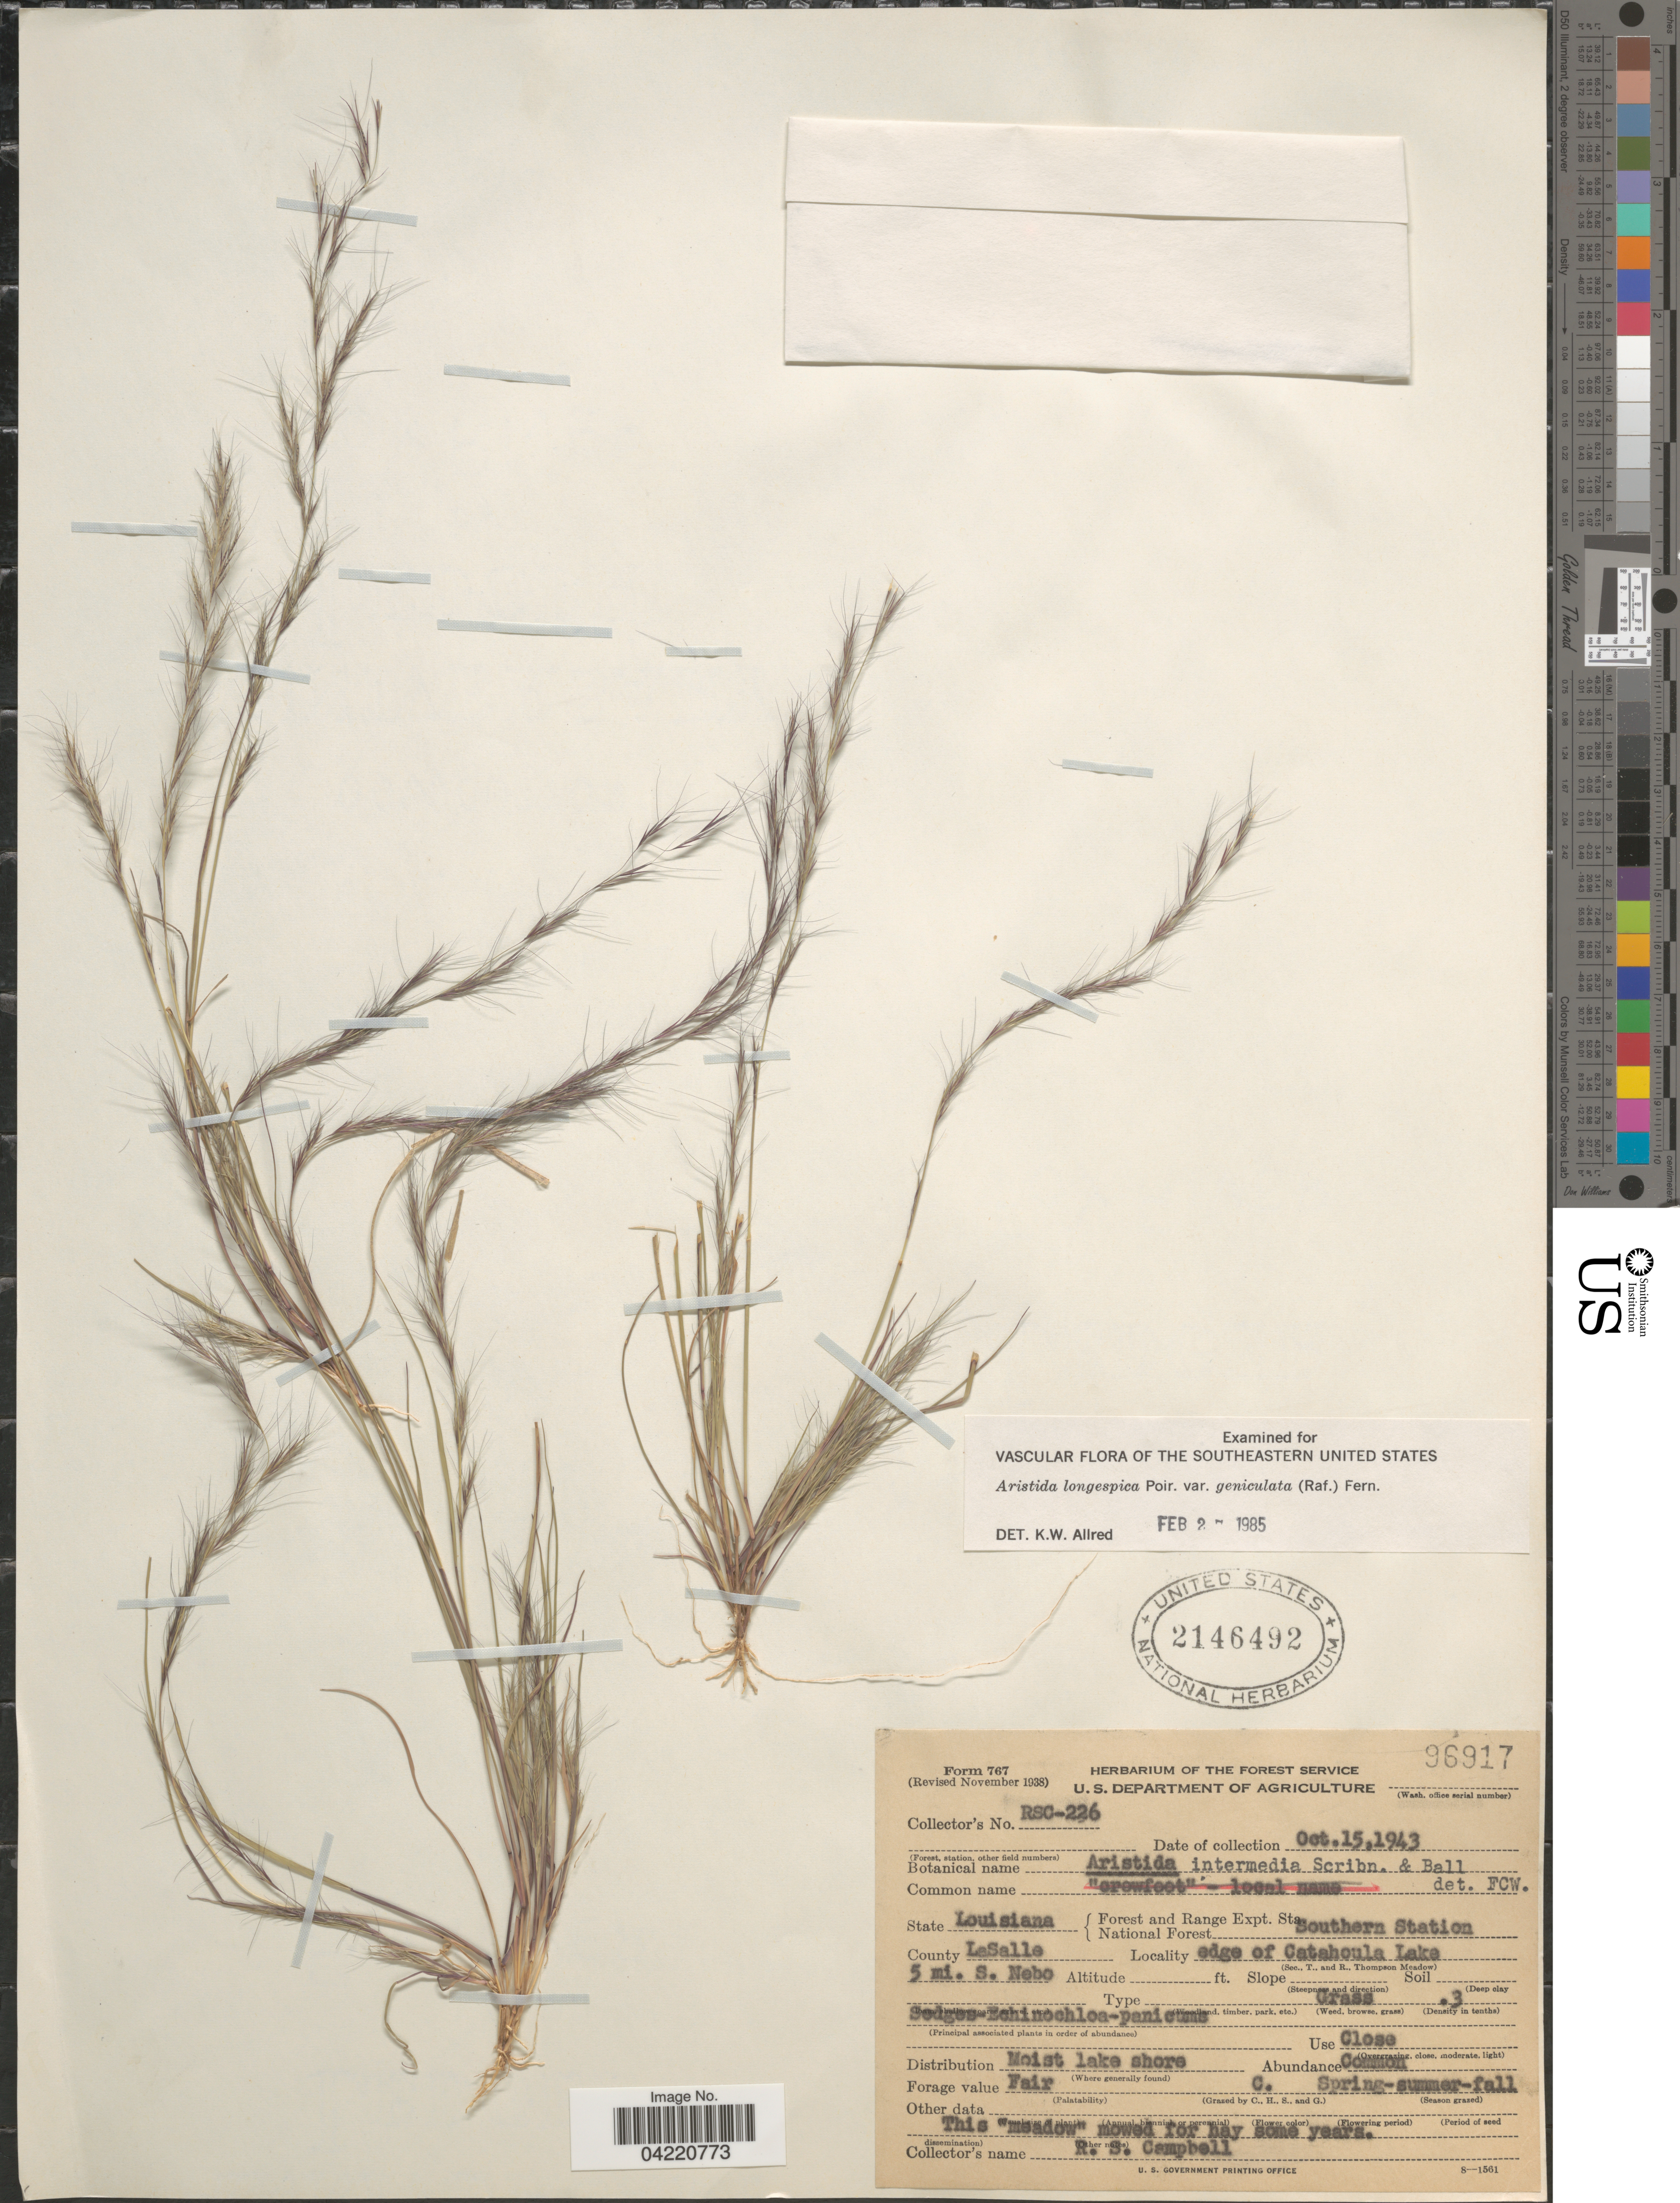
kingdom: Plantae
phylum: Tracheophyta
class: Liliopsida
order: Poales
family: Poaceae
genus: Aristida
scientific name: Aristida longespica var. geniculata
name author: (Raf.) Fernald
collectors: R. S. Campbell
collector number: RSC-226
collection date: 1943-10-15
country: United States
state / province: Louisiana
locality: Forest and Range Expt. Sta. National Forest Southern Station. County LaSalle. Edge of Catahoula Lake 5 mi. S. Nebo.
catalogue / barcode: US 2146492